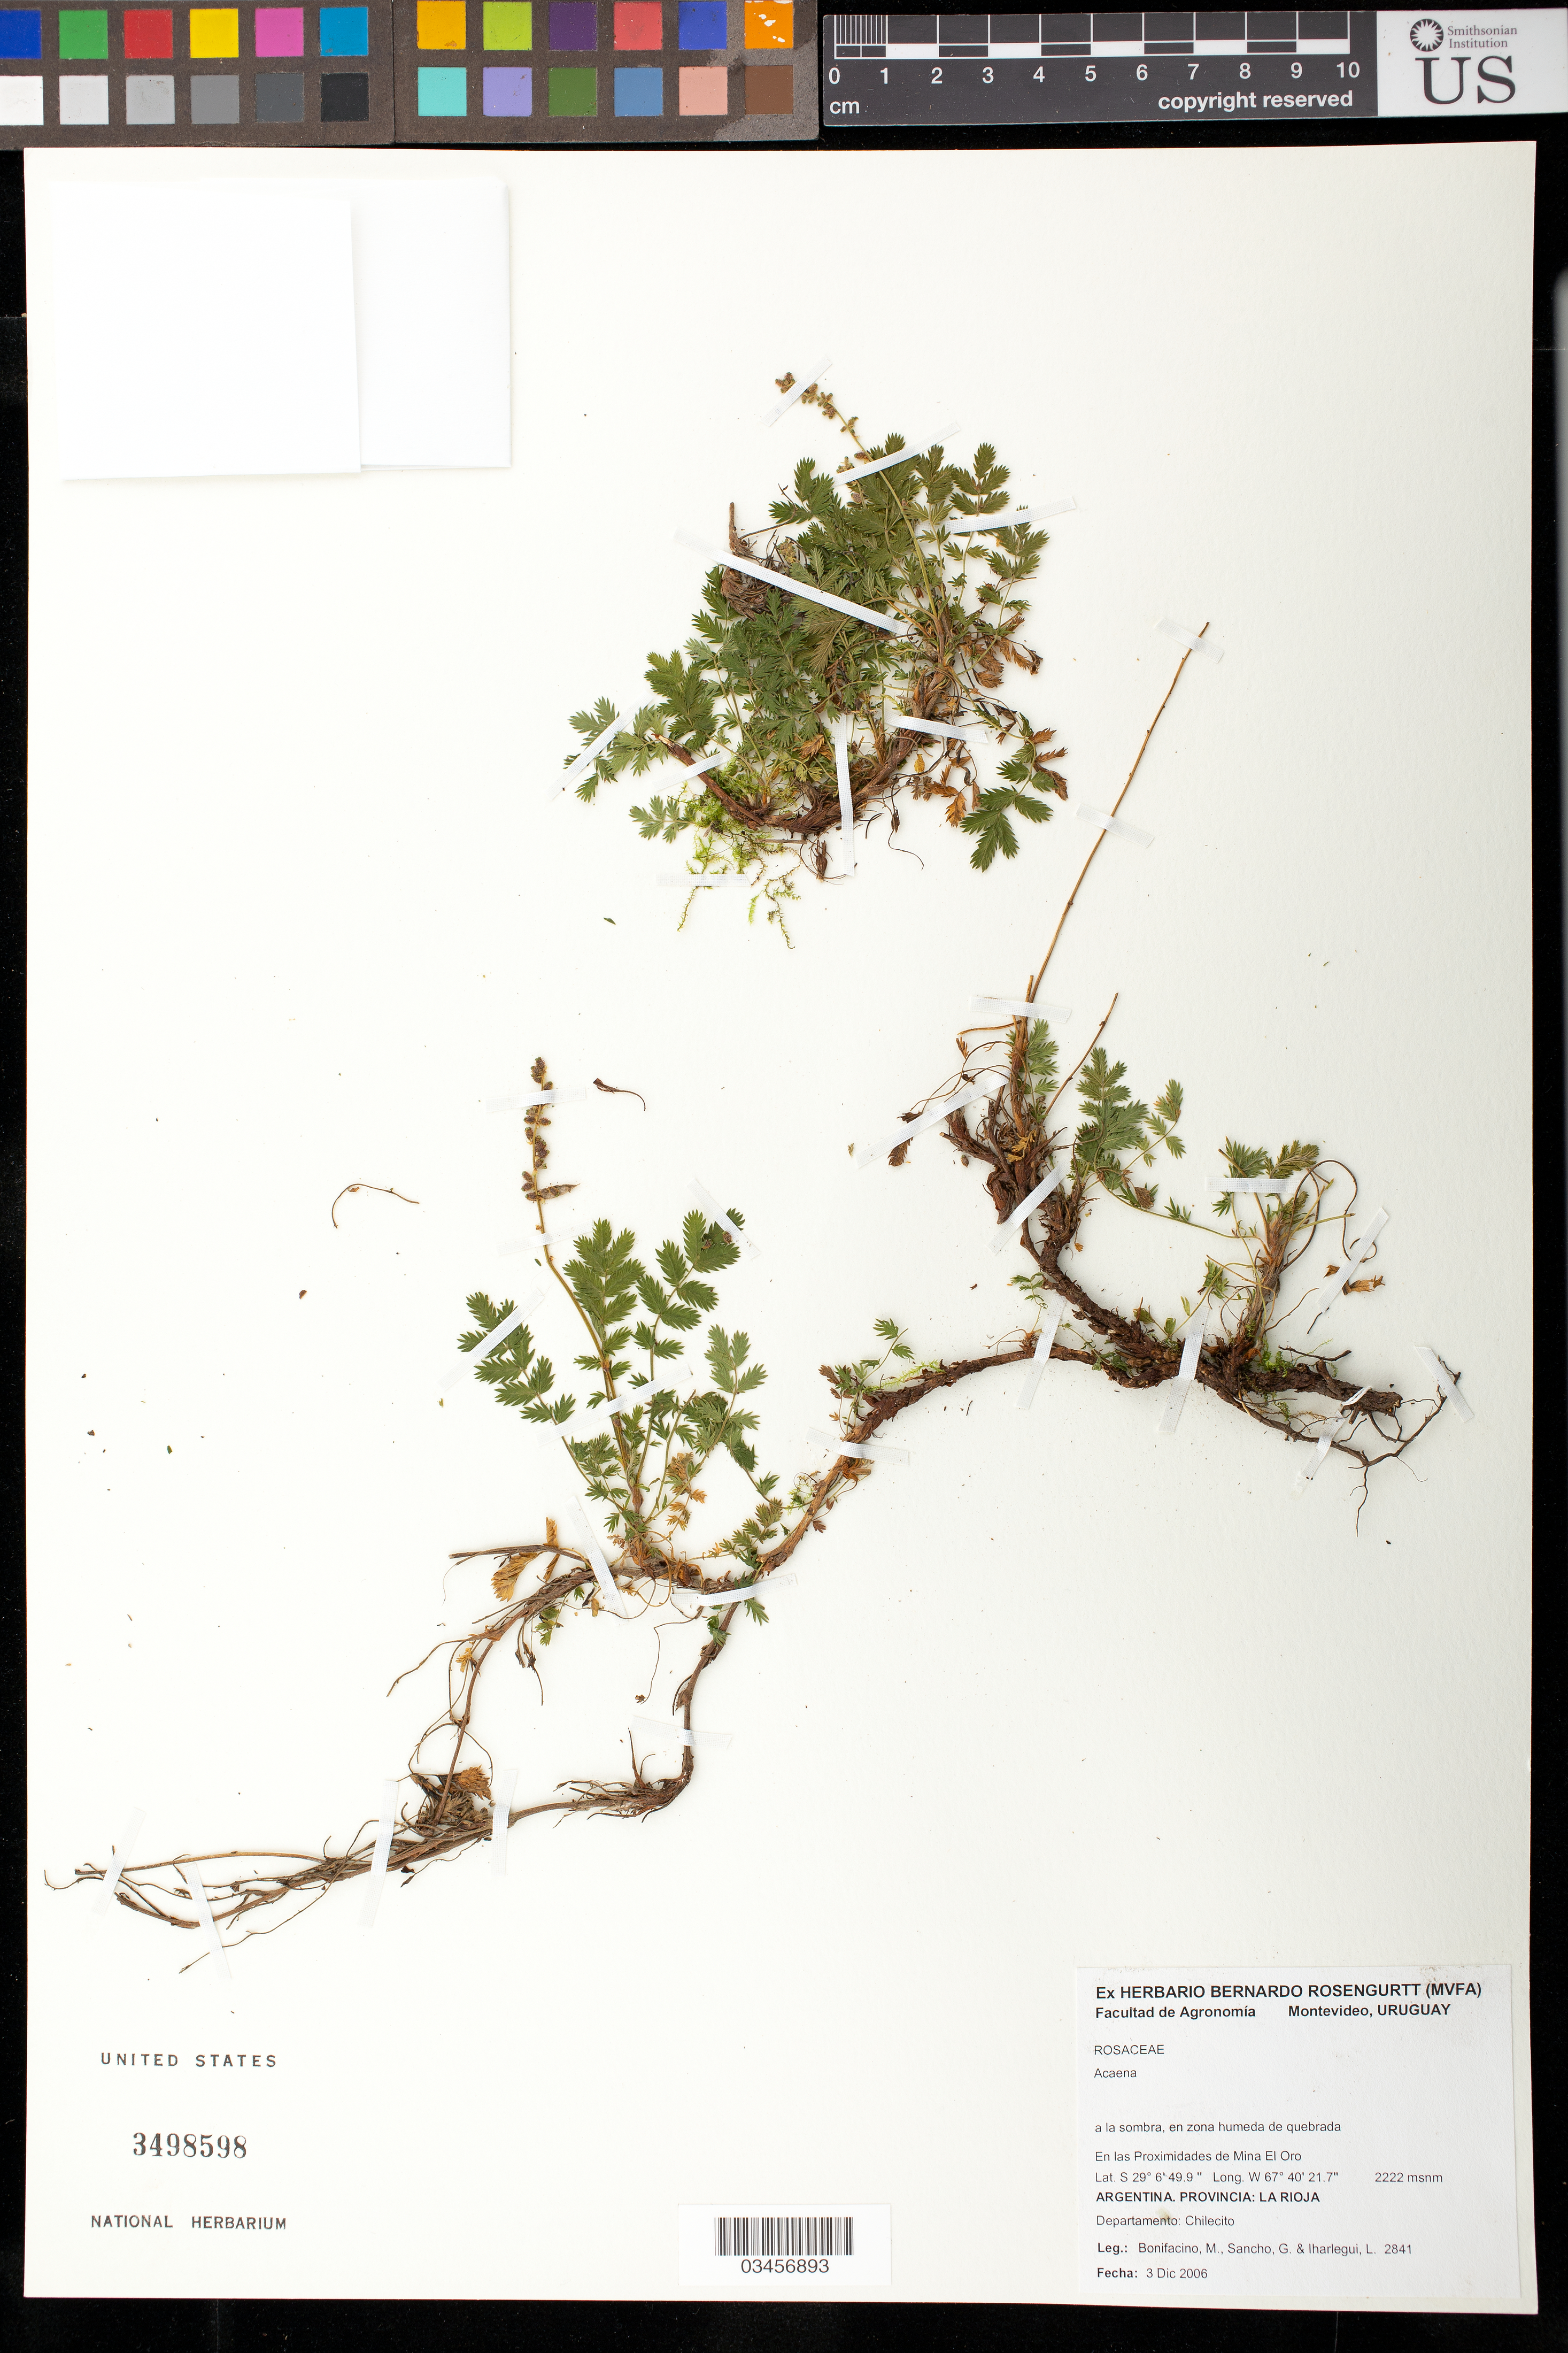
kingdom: Plantae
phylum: Tracheophyta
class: Magnoliopsida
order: Rosales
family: Rosaceae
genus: Acaena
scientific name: Acaena sp.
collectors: M. Bonifacino, G. Sancho & L. Iharlegui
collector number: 2841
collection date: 2006-12-03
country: Argentina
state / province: La Rioja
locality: Departamento Chilecito. En las próximidades de Mina El Oro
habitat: La sombra, en zona humeda de quebrada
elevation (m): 2222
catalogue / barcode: US 3498598